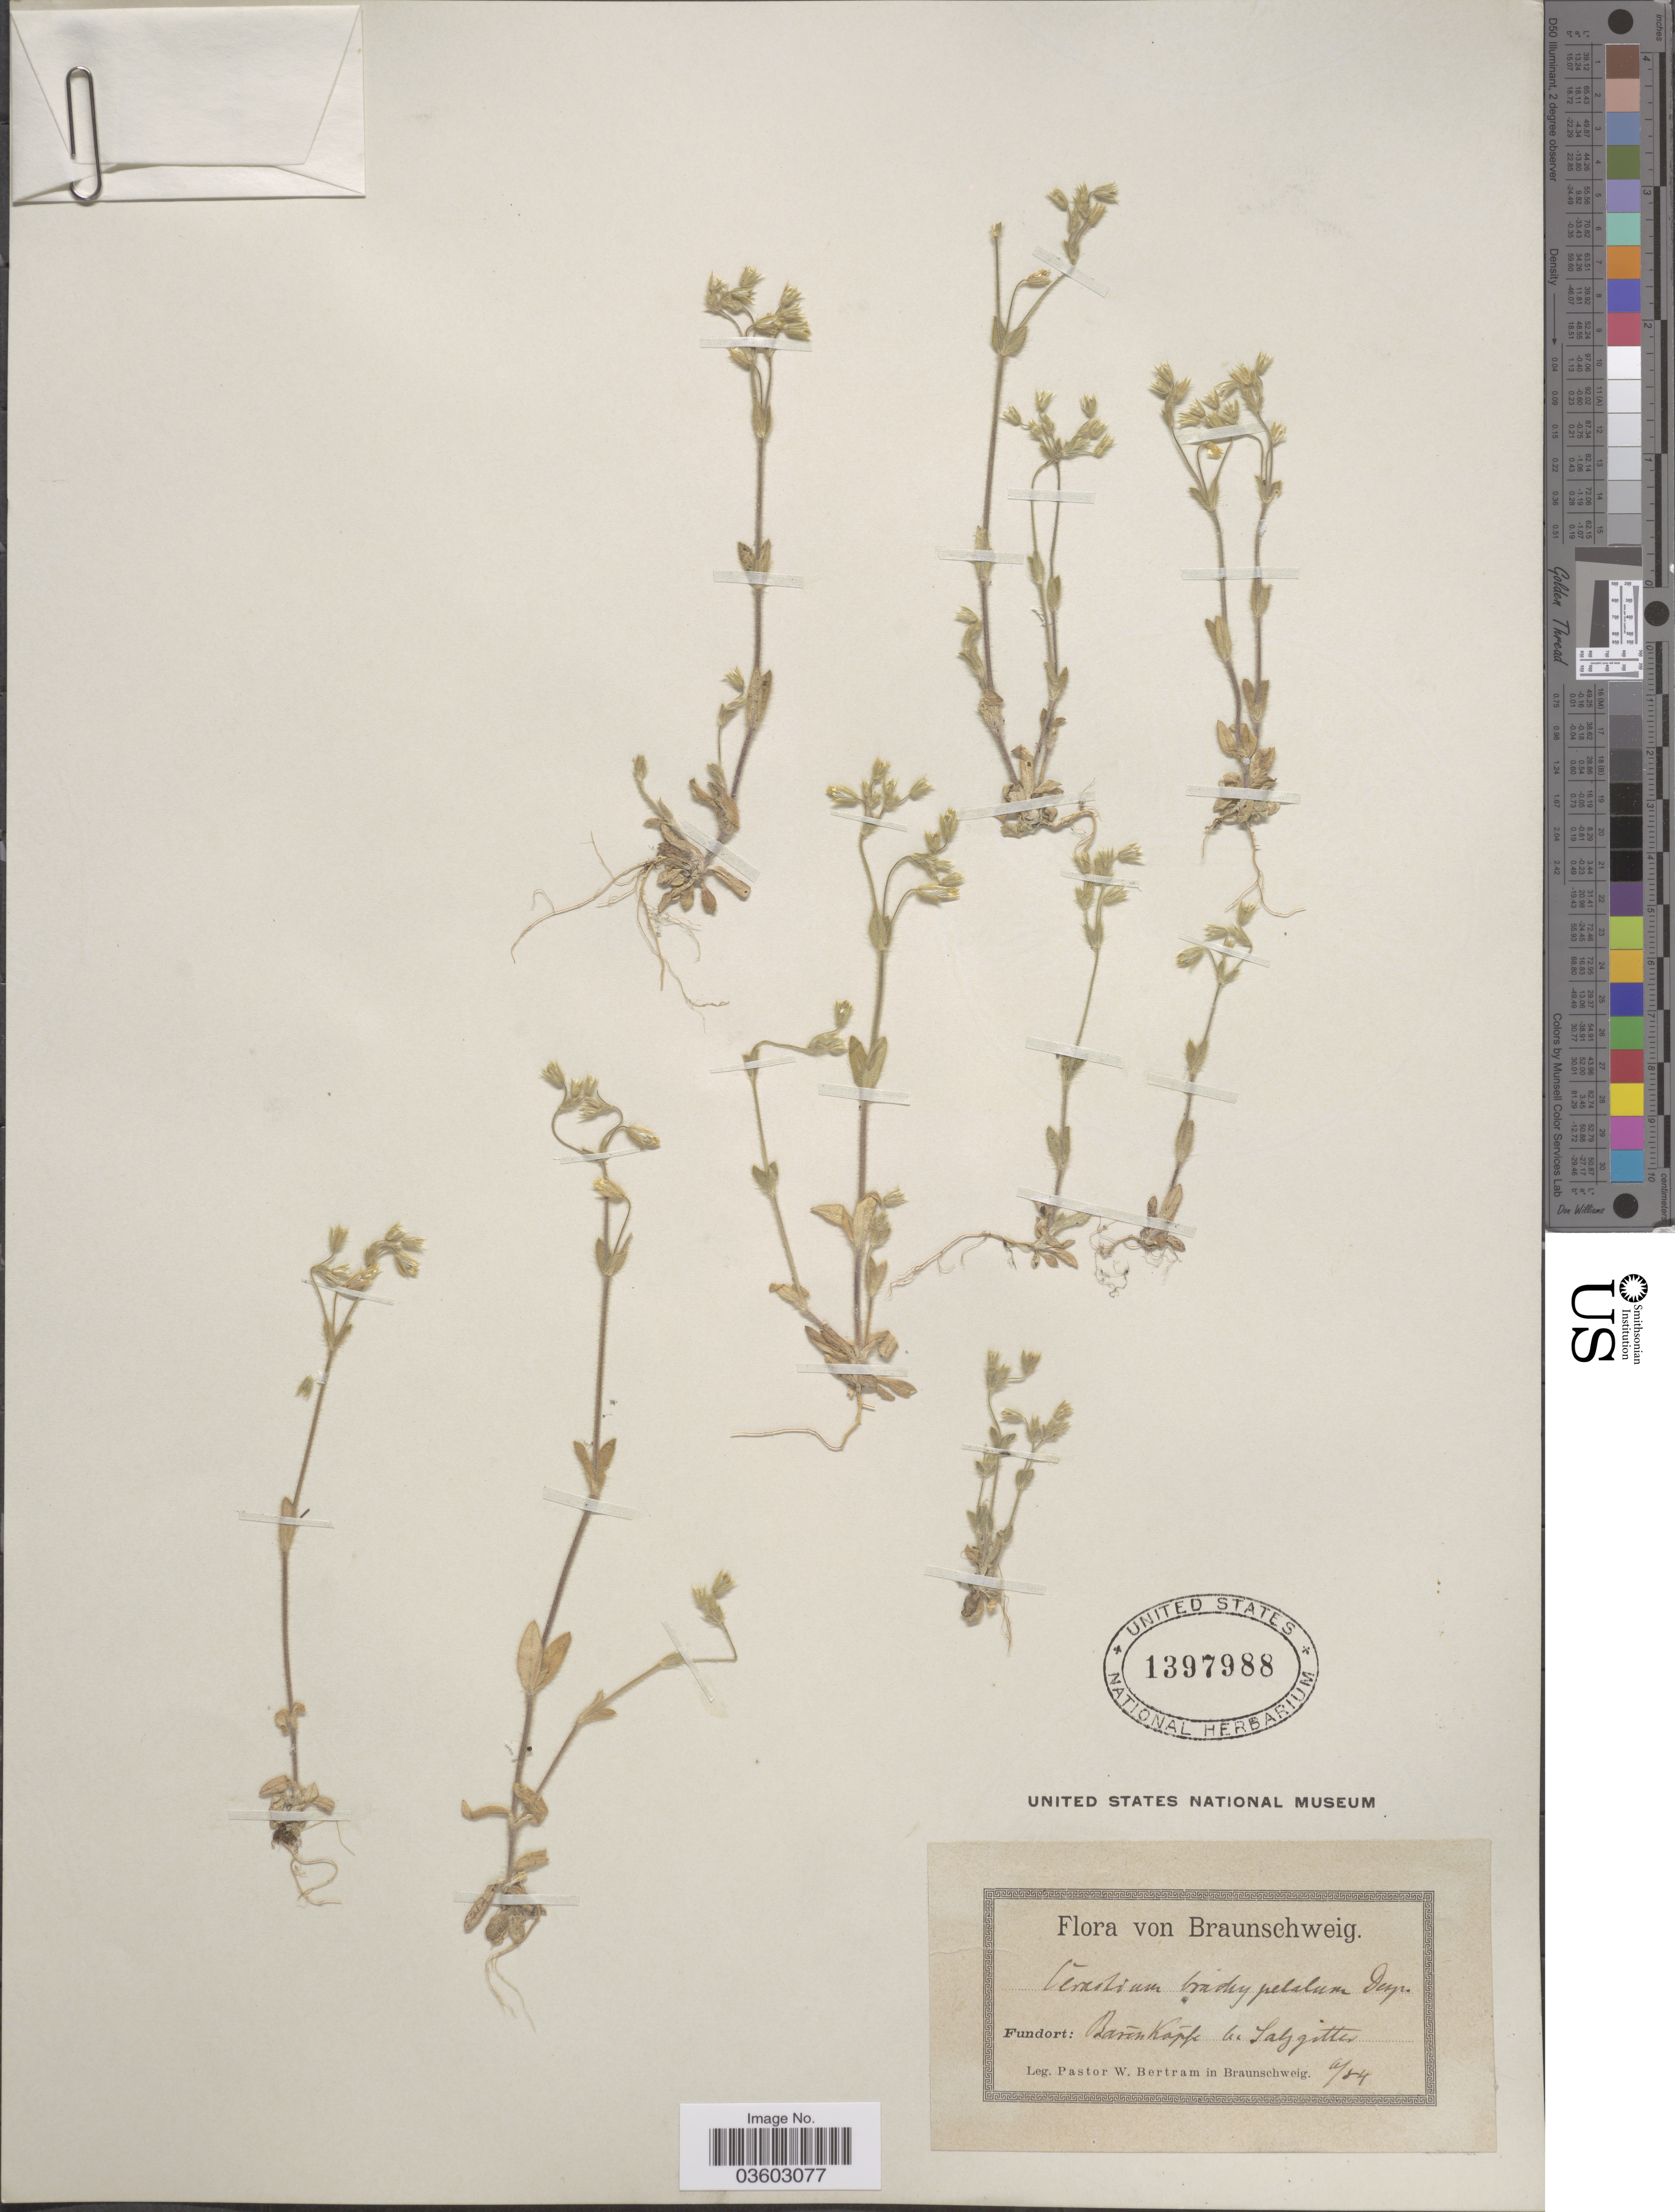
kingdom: Plantae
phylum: Tracheophyta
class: Magnoliopsida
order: Caryophyllales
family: Caryophyllaceae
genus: Cerastium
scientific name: Cerastium brachypetalum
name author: Pers.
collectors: W. Bertram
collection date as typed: Transcribed d/m/y: /6/84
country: Germany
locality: Braunschweig. Barénkáppe [interpreted] b. Salzgitter.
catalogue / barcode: US 1397988